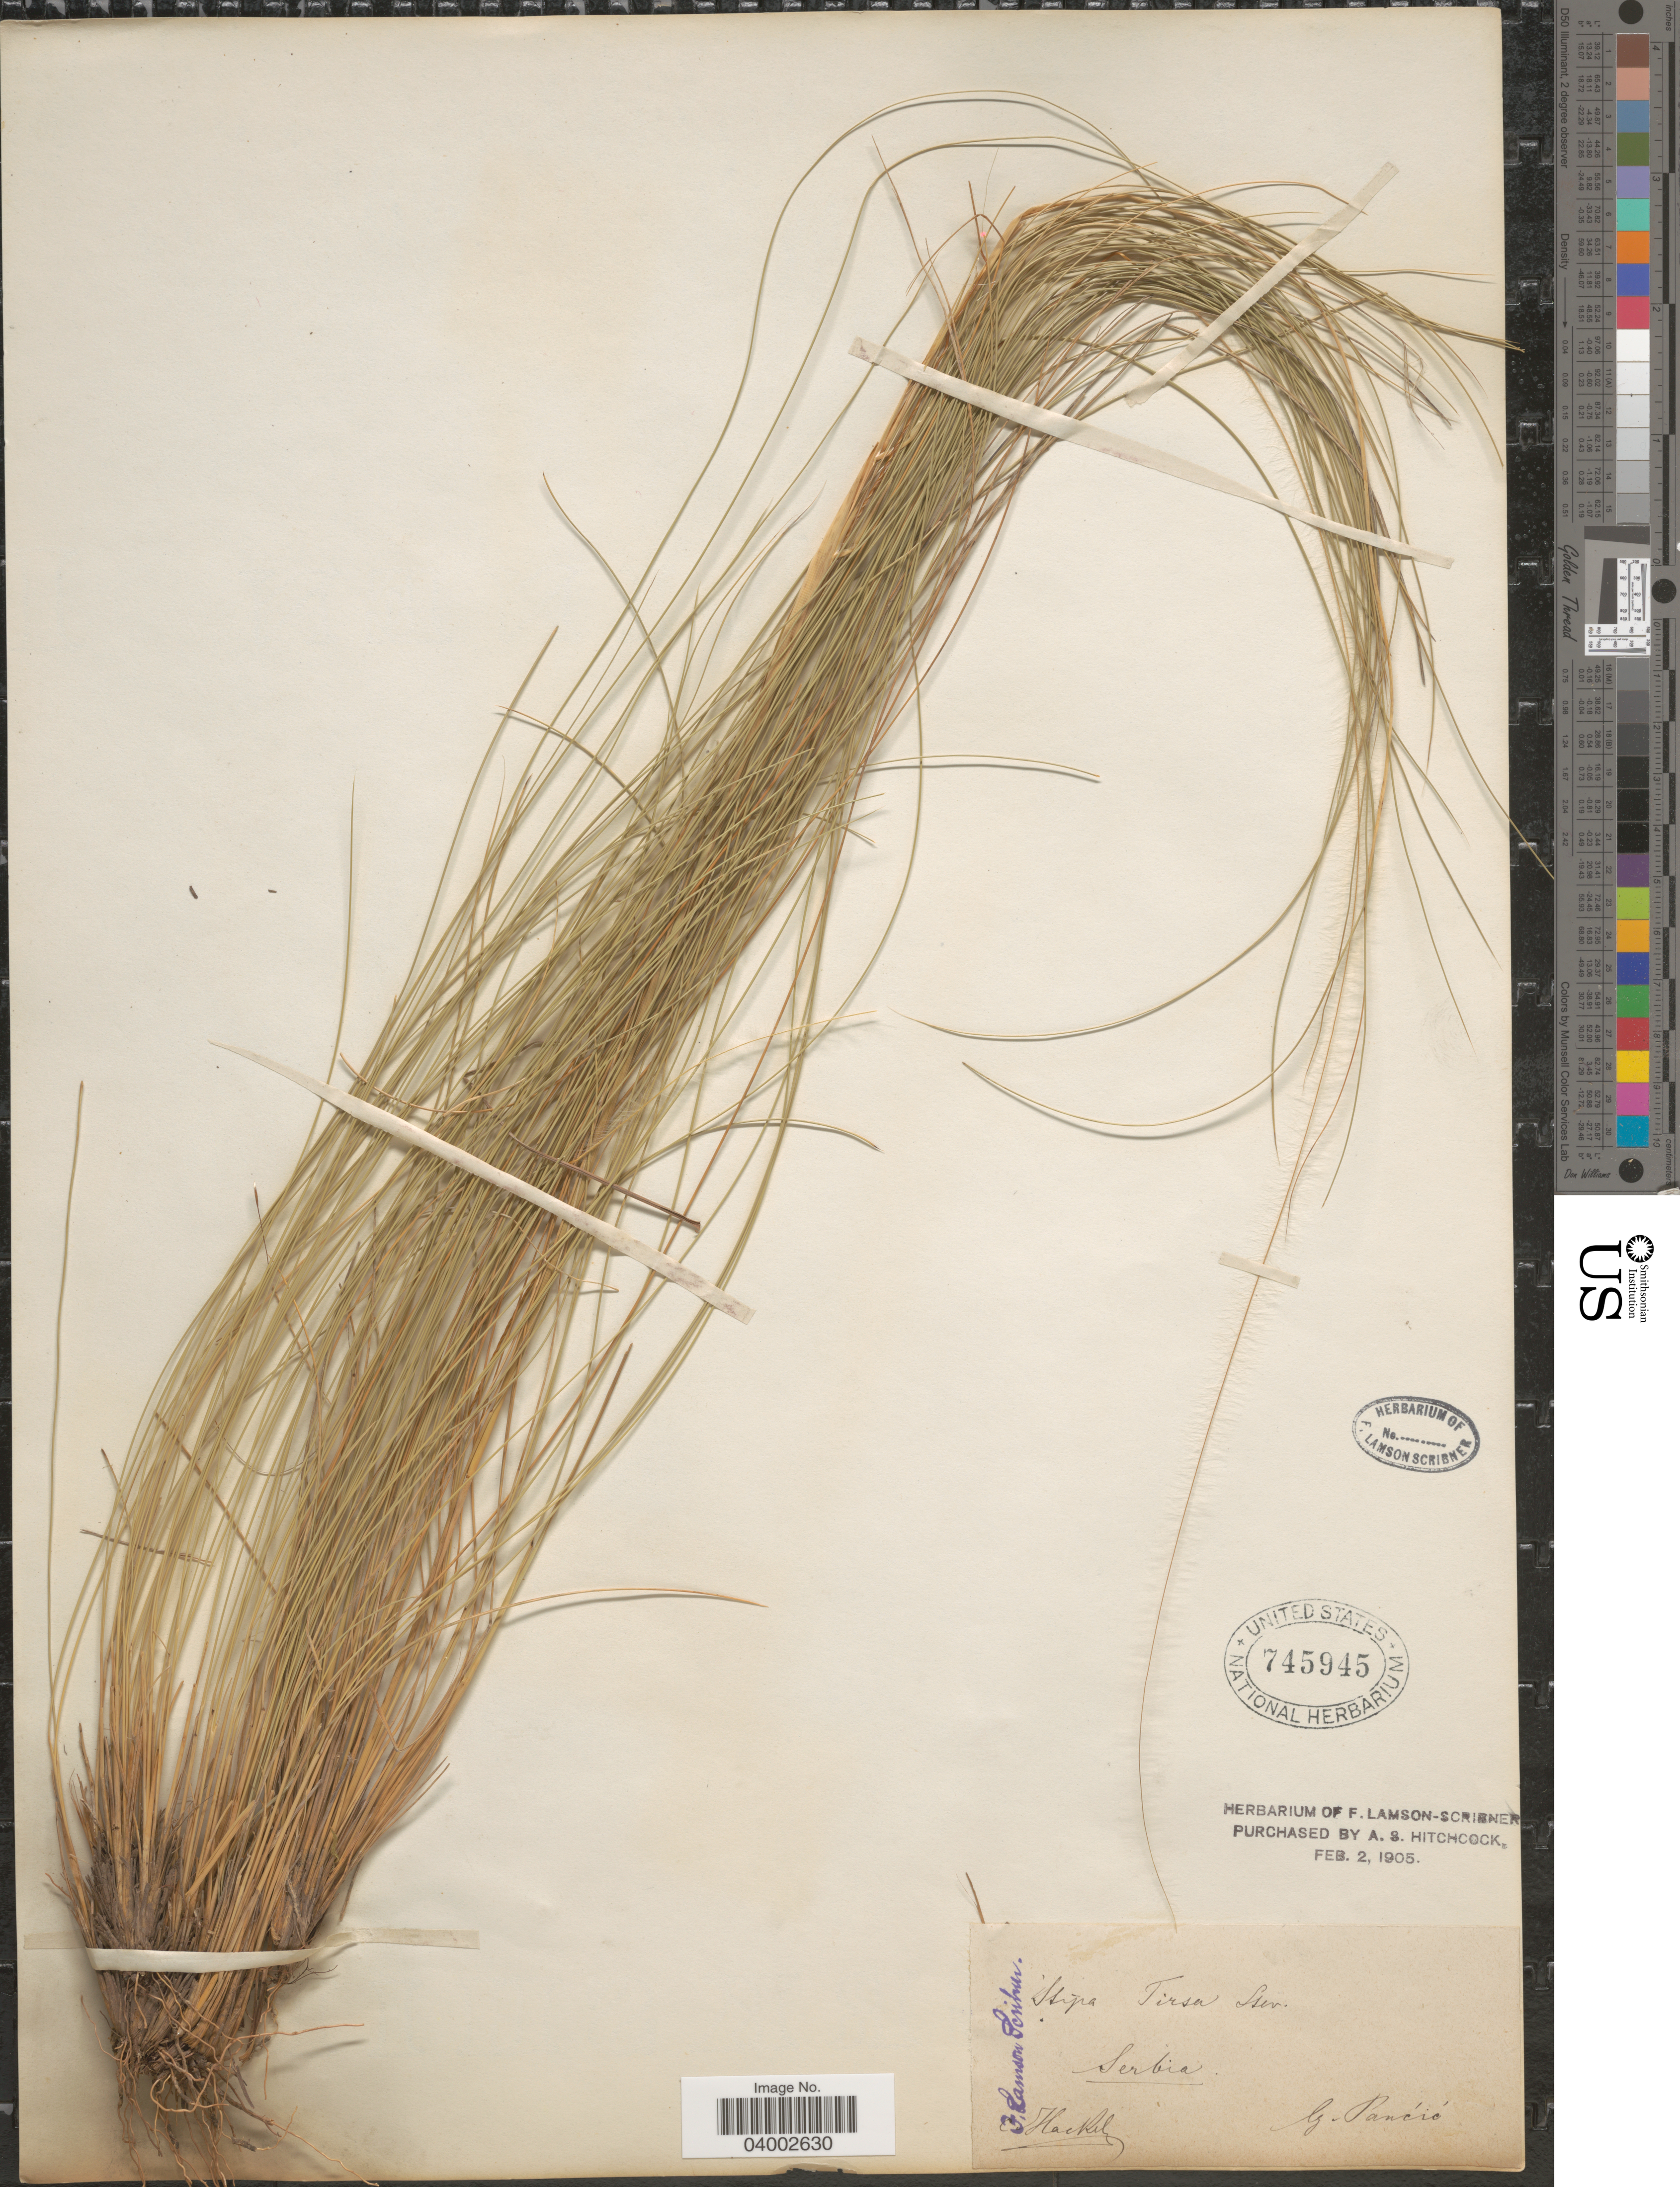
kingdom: Plantae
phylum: Tracheophyta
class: Liliopsida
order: Poales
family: Poaceae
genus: Stipa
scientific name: Stipa tirsa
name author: Steven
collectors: -. Hackel & J. Pančić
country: Serbia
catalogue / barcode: US 745945